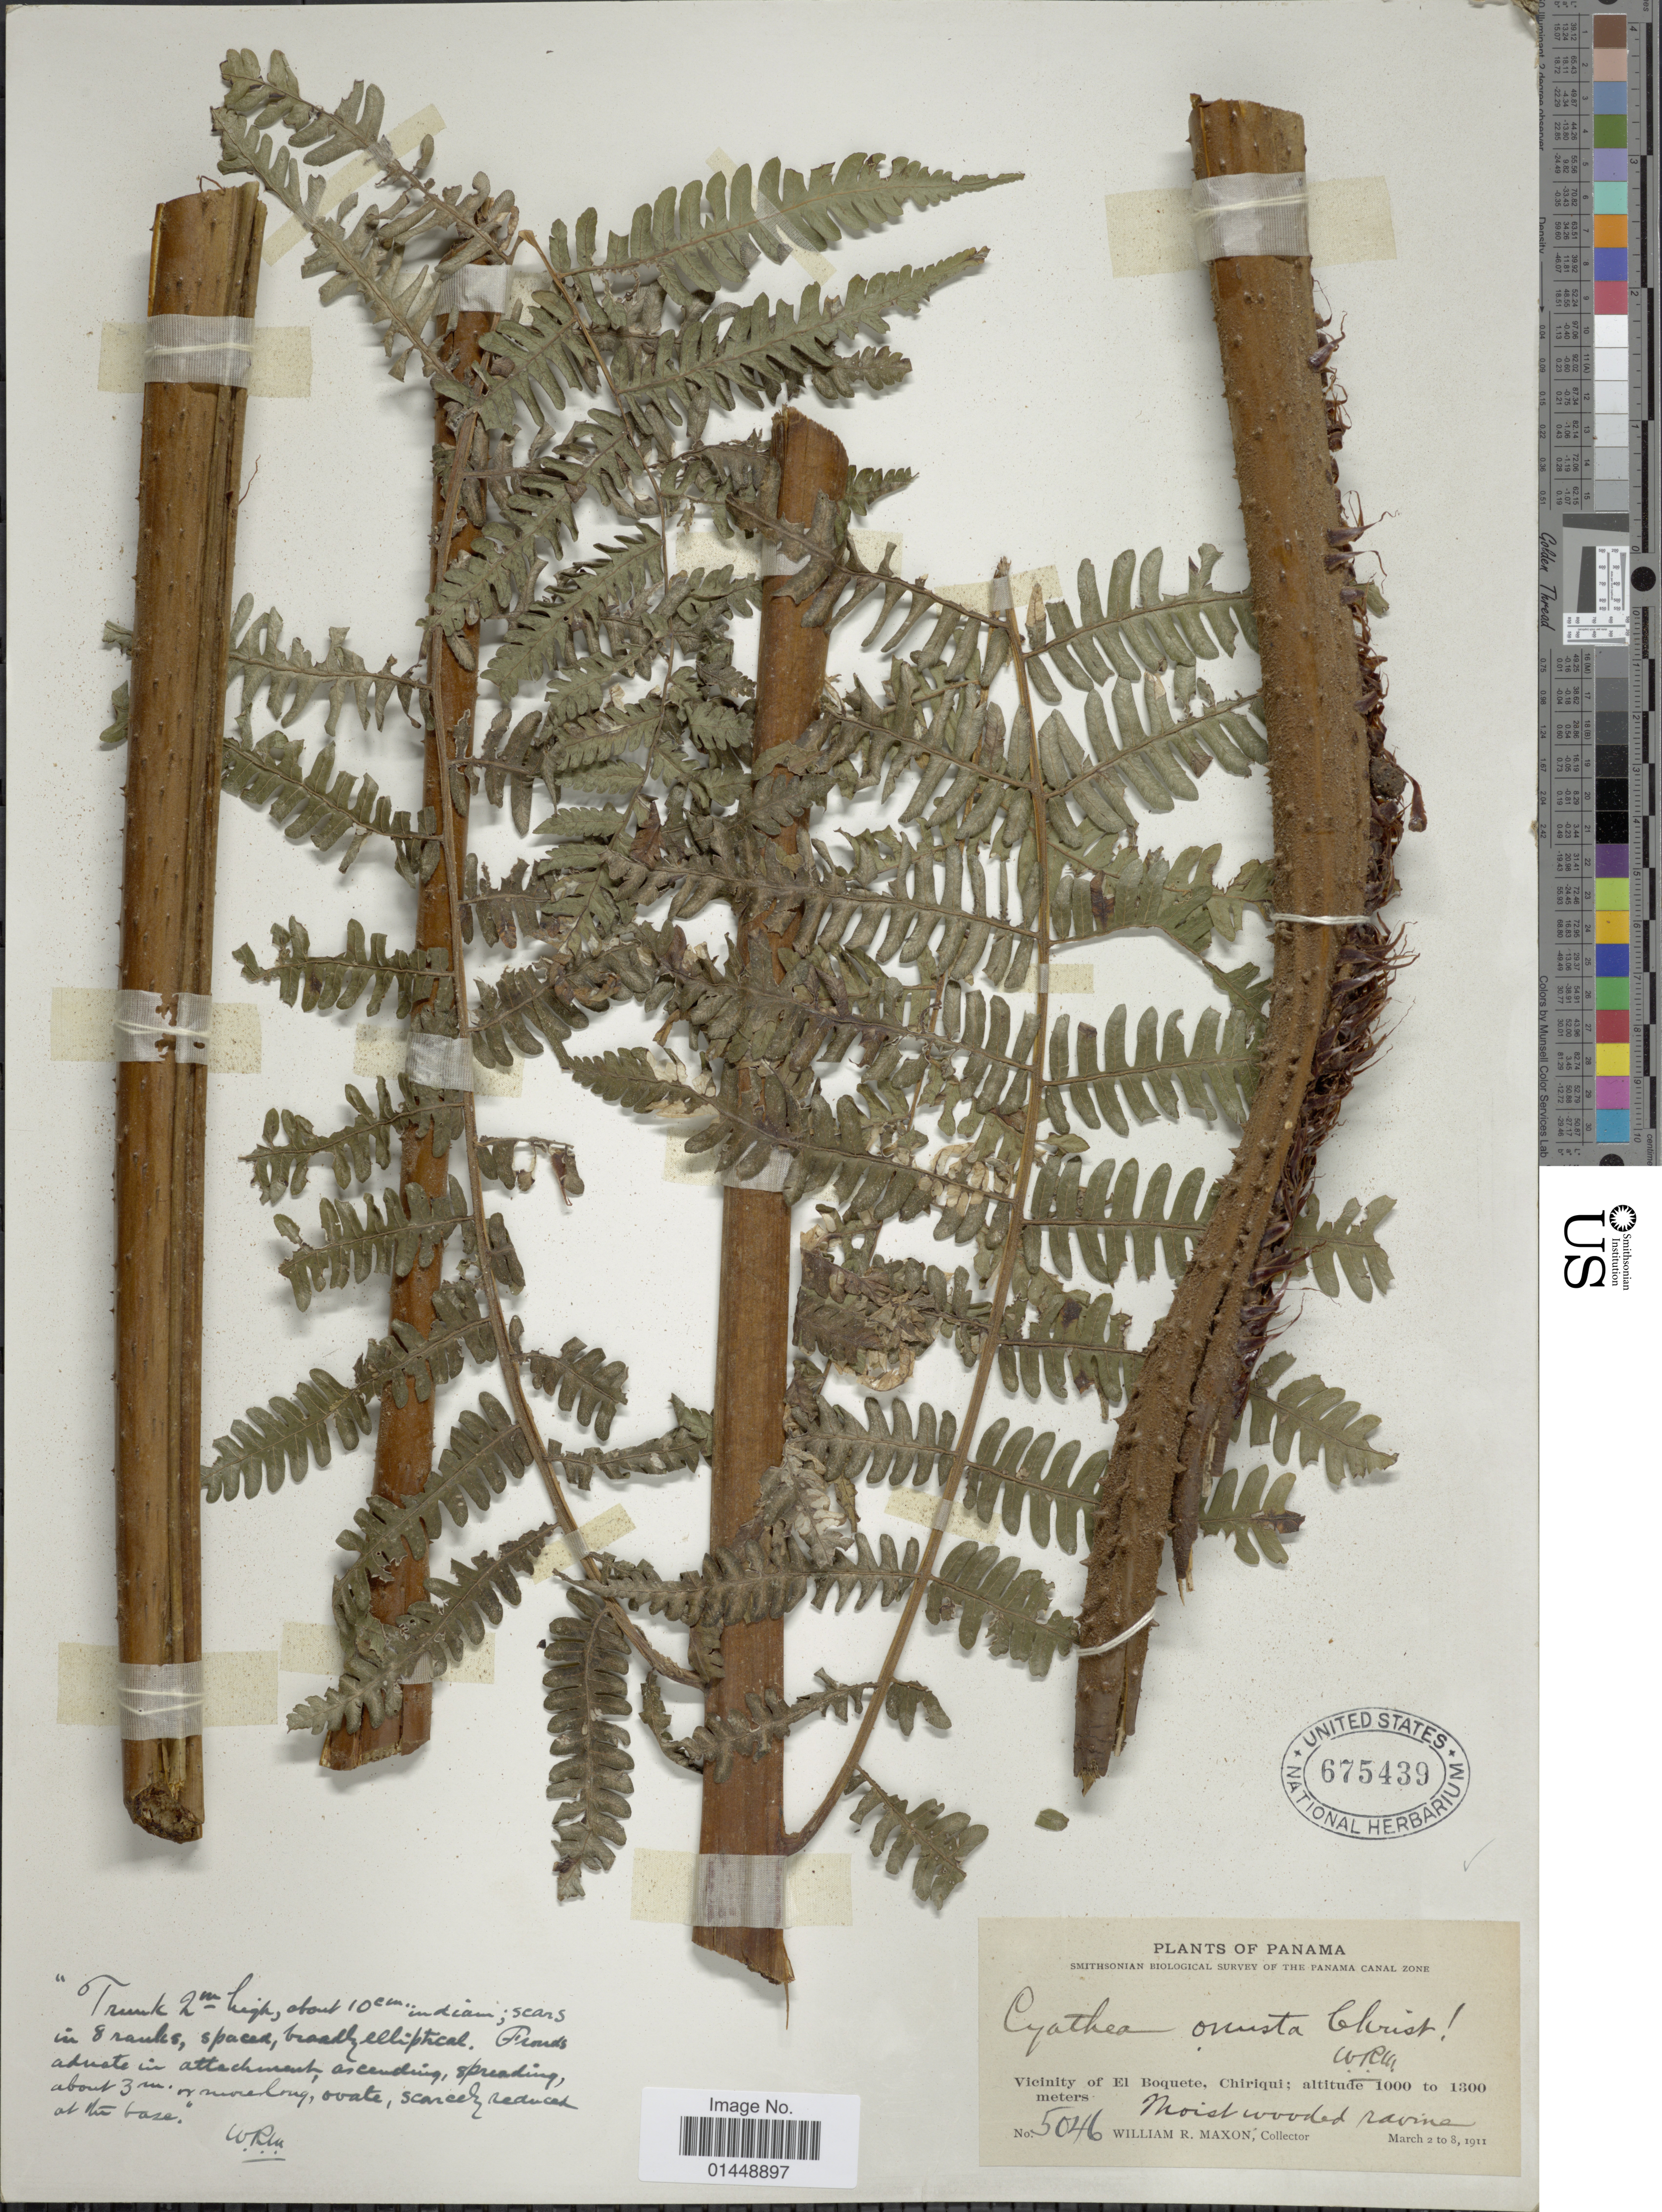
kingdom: Plantae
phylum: Tracheophyta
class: Polypodiopsida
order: Cyatheales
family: Cyatheaceae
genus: Cyathea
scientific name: Cyathea fulva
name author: (M. Martens & Galeotti) Fée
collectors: W. R. Maxon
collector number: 5046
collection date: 1911-03-02/1911-03-08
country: Panama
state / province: Chiriqui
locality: Vicinity of El Boquete, Chiriqui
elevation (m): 1000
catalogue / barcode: US 675439